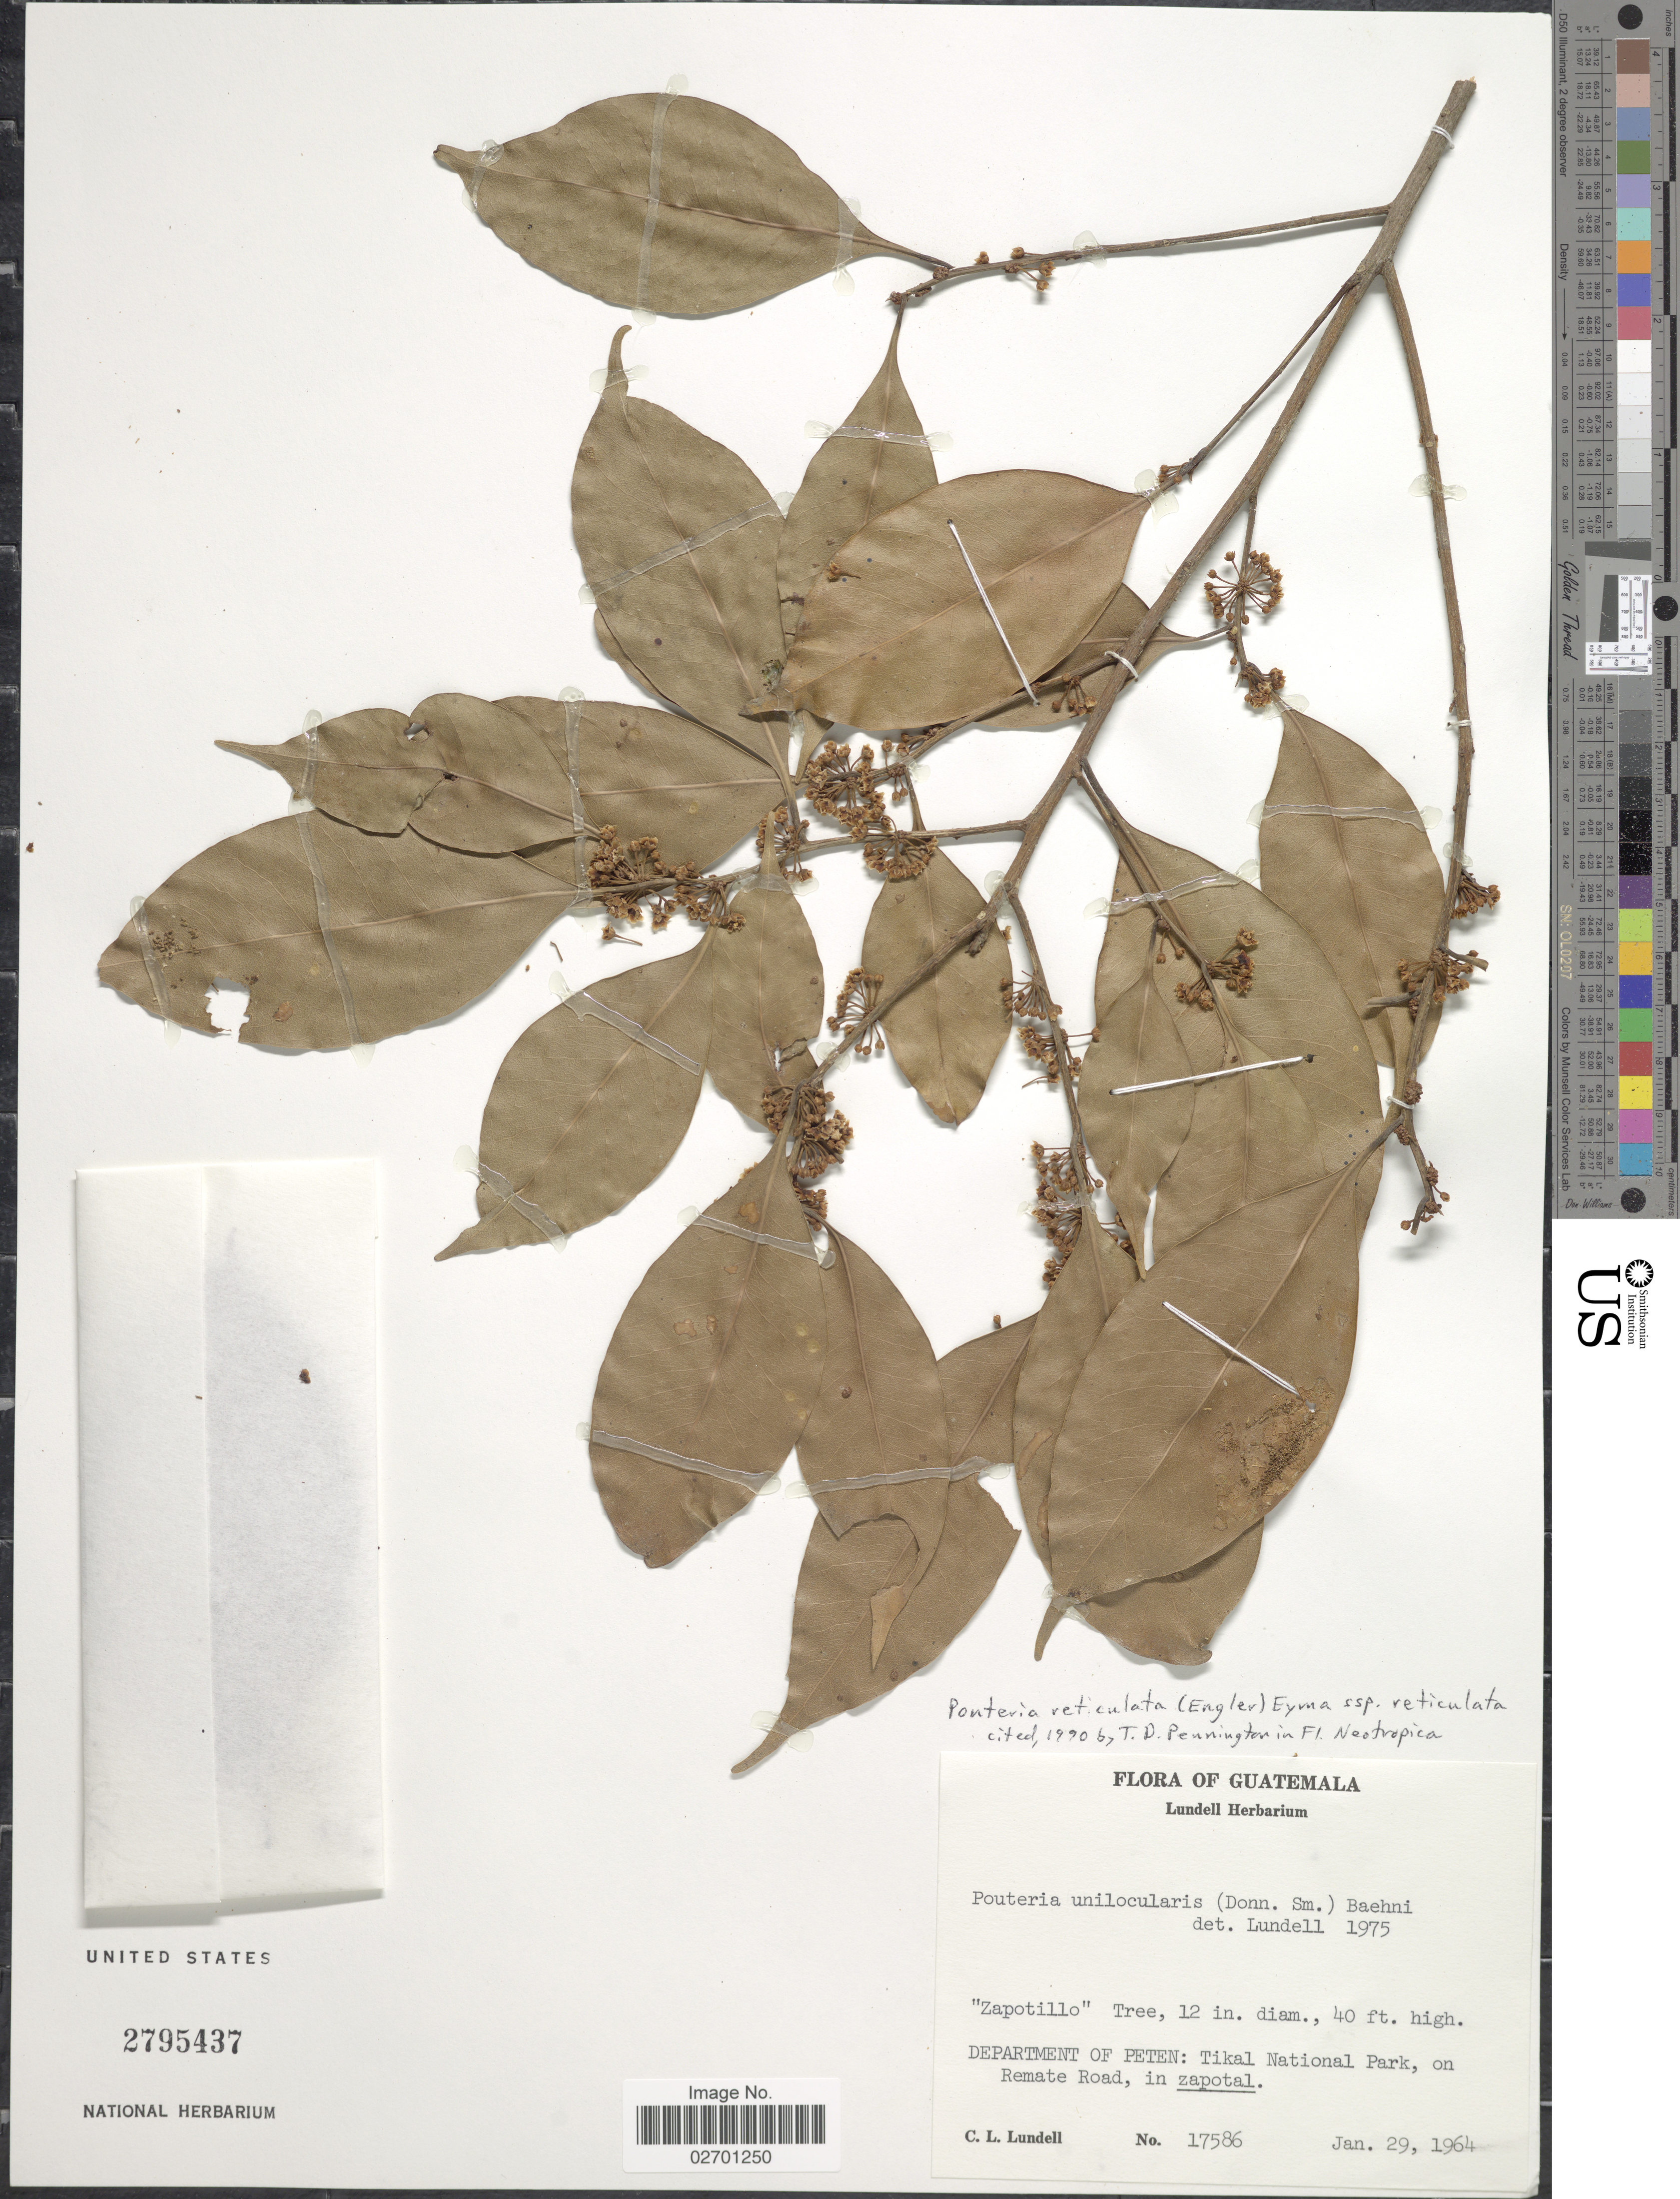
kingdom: Plantae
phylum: Tracheophyta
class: Magnoliopsida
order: Ericales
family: Sapotaceae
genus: Pouteria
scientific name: Pouteria reticulata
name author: (Engl.) Eyma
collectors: C. L. Lundell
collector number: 17586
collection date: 1964-01-29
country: Guatemala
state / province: El Petén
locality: Tikal National Park, on Remate Road, in zapotal.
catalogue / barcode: US 2795437